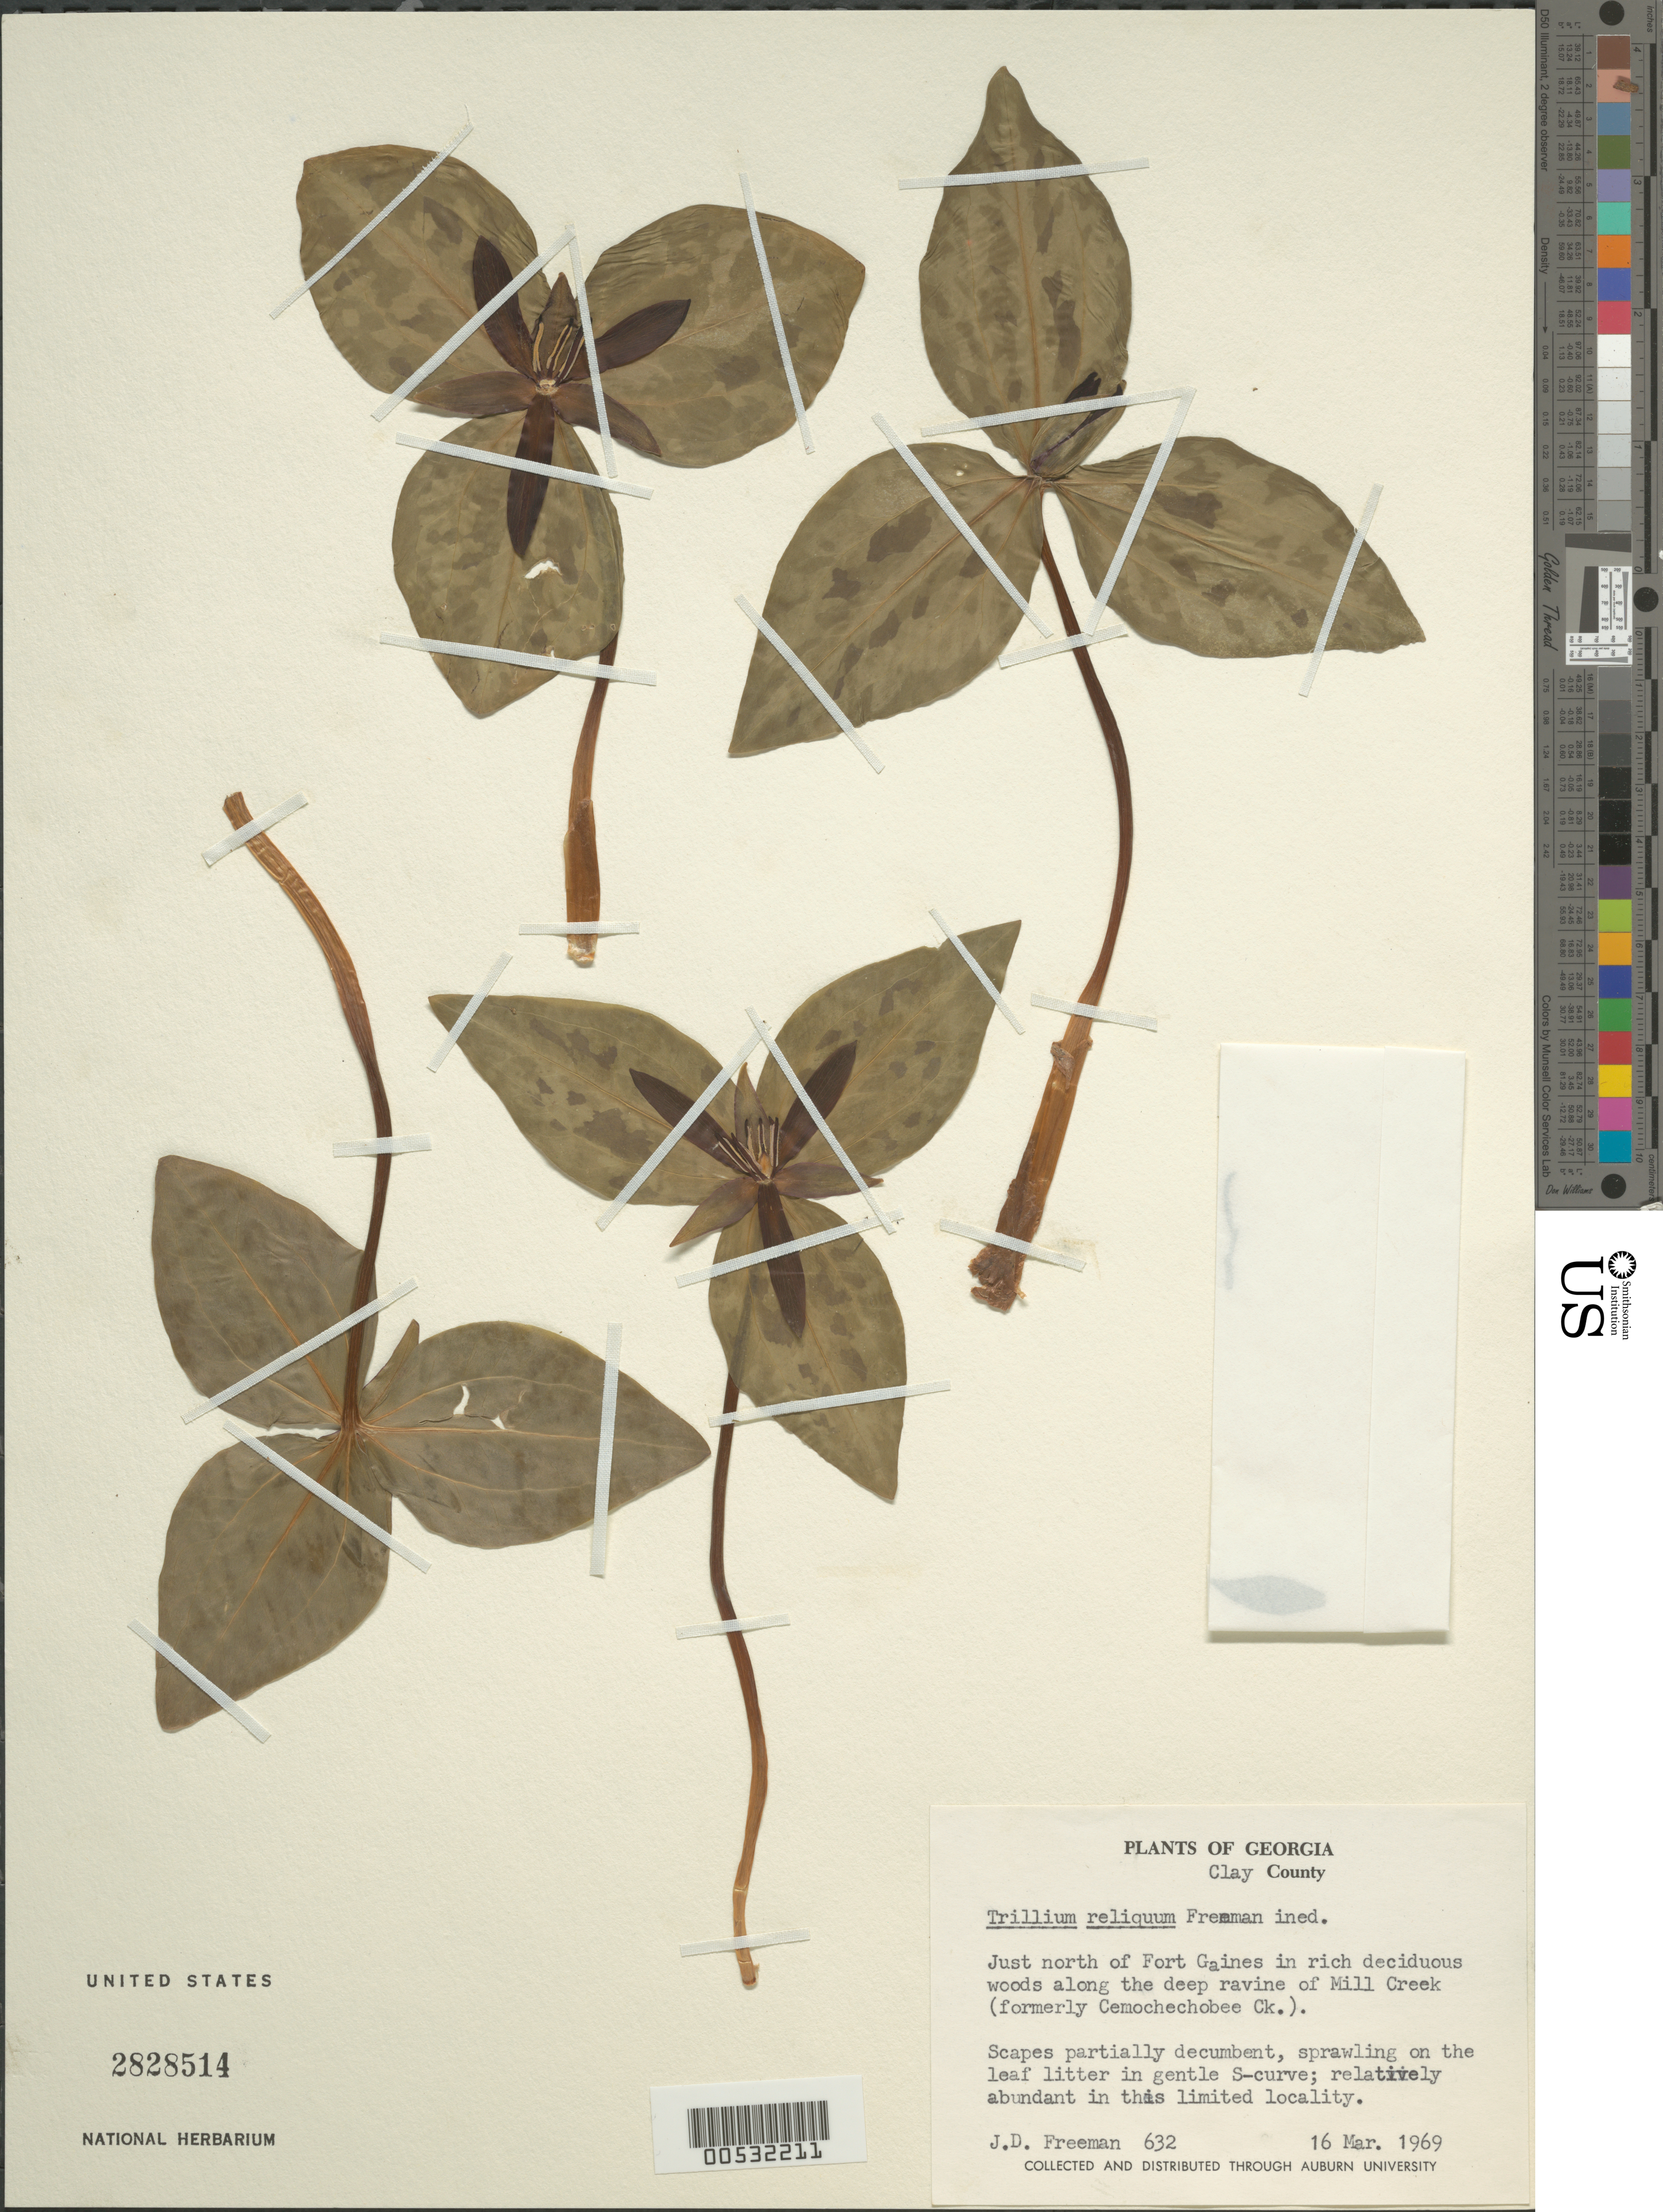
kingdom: Plantae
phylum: Tracheophyta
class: Liliopsida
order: Liliales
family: Melanthiaceae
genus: Trillium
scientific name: Trillium reliquum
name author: J. D. Freeman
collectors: J. Freeman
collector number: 632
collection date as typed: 16 Mar 1969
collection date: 1969-03-16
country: United States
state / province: Georgia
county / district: Clay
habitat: Rich deciduous woods.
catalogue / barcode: US 2828514